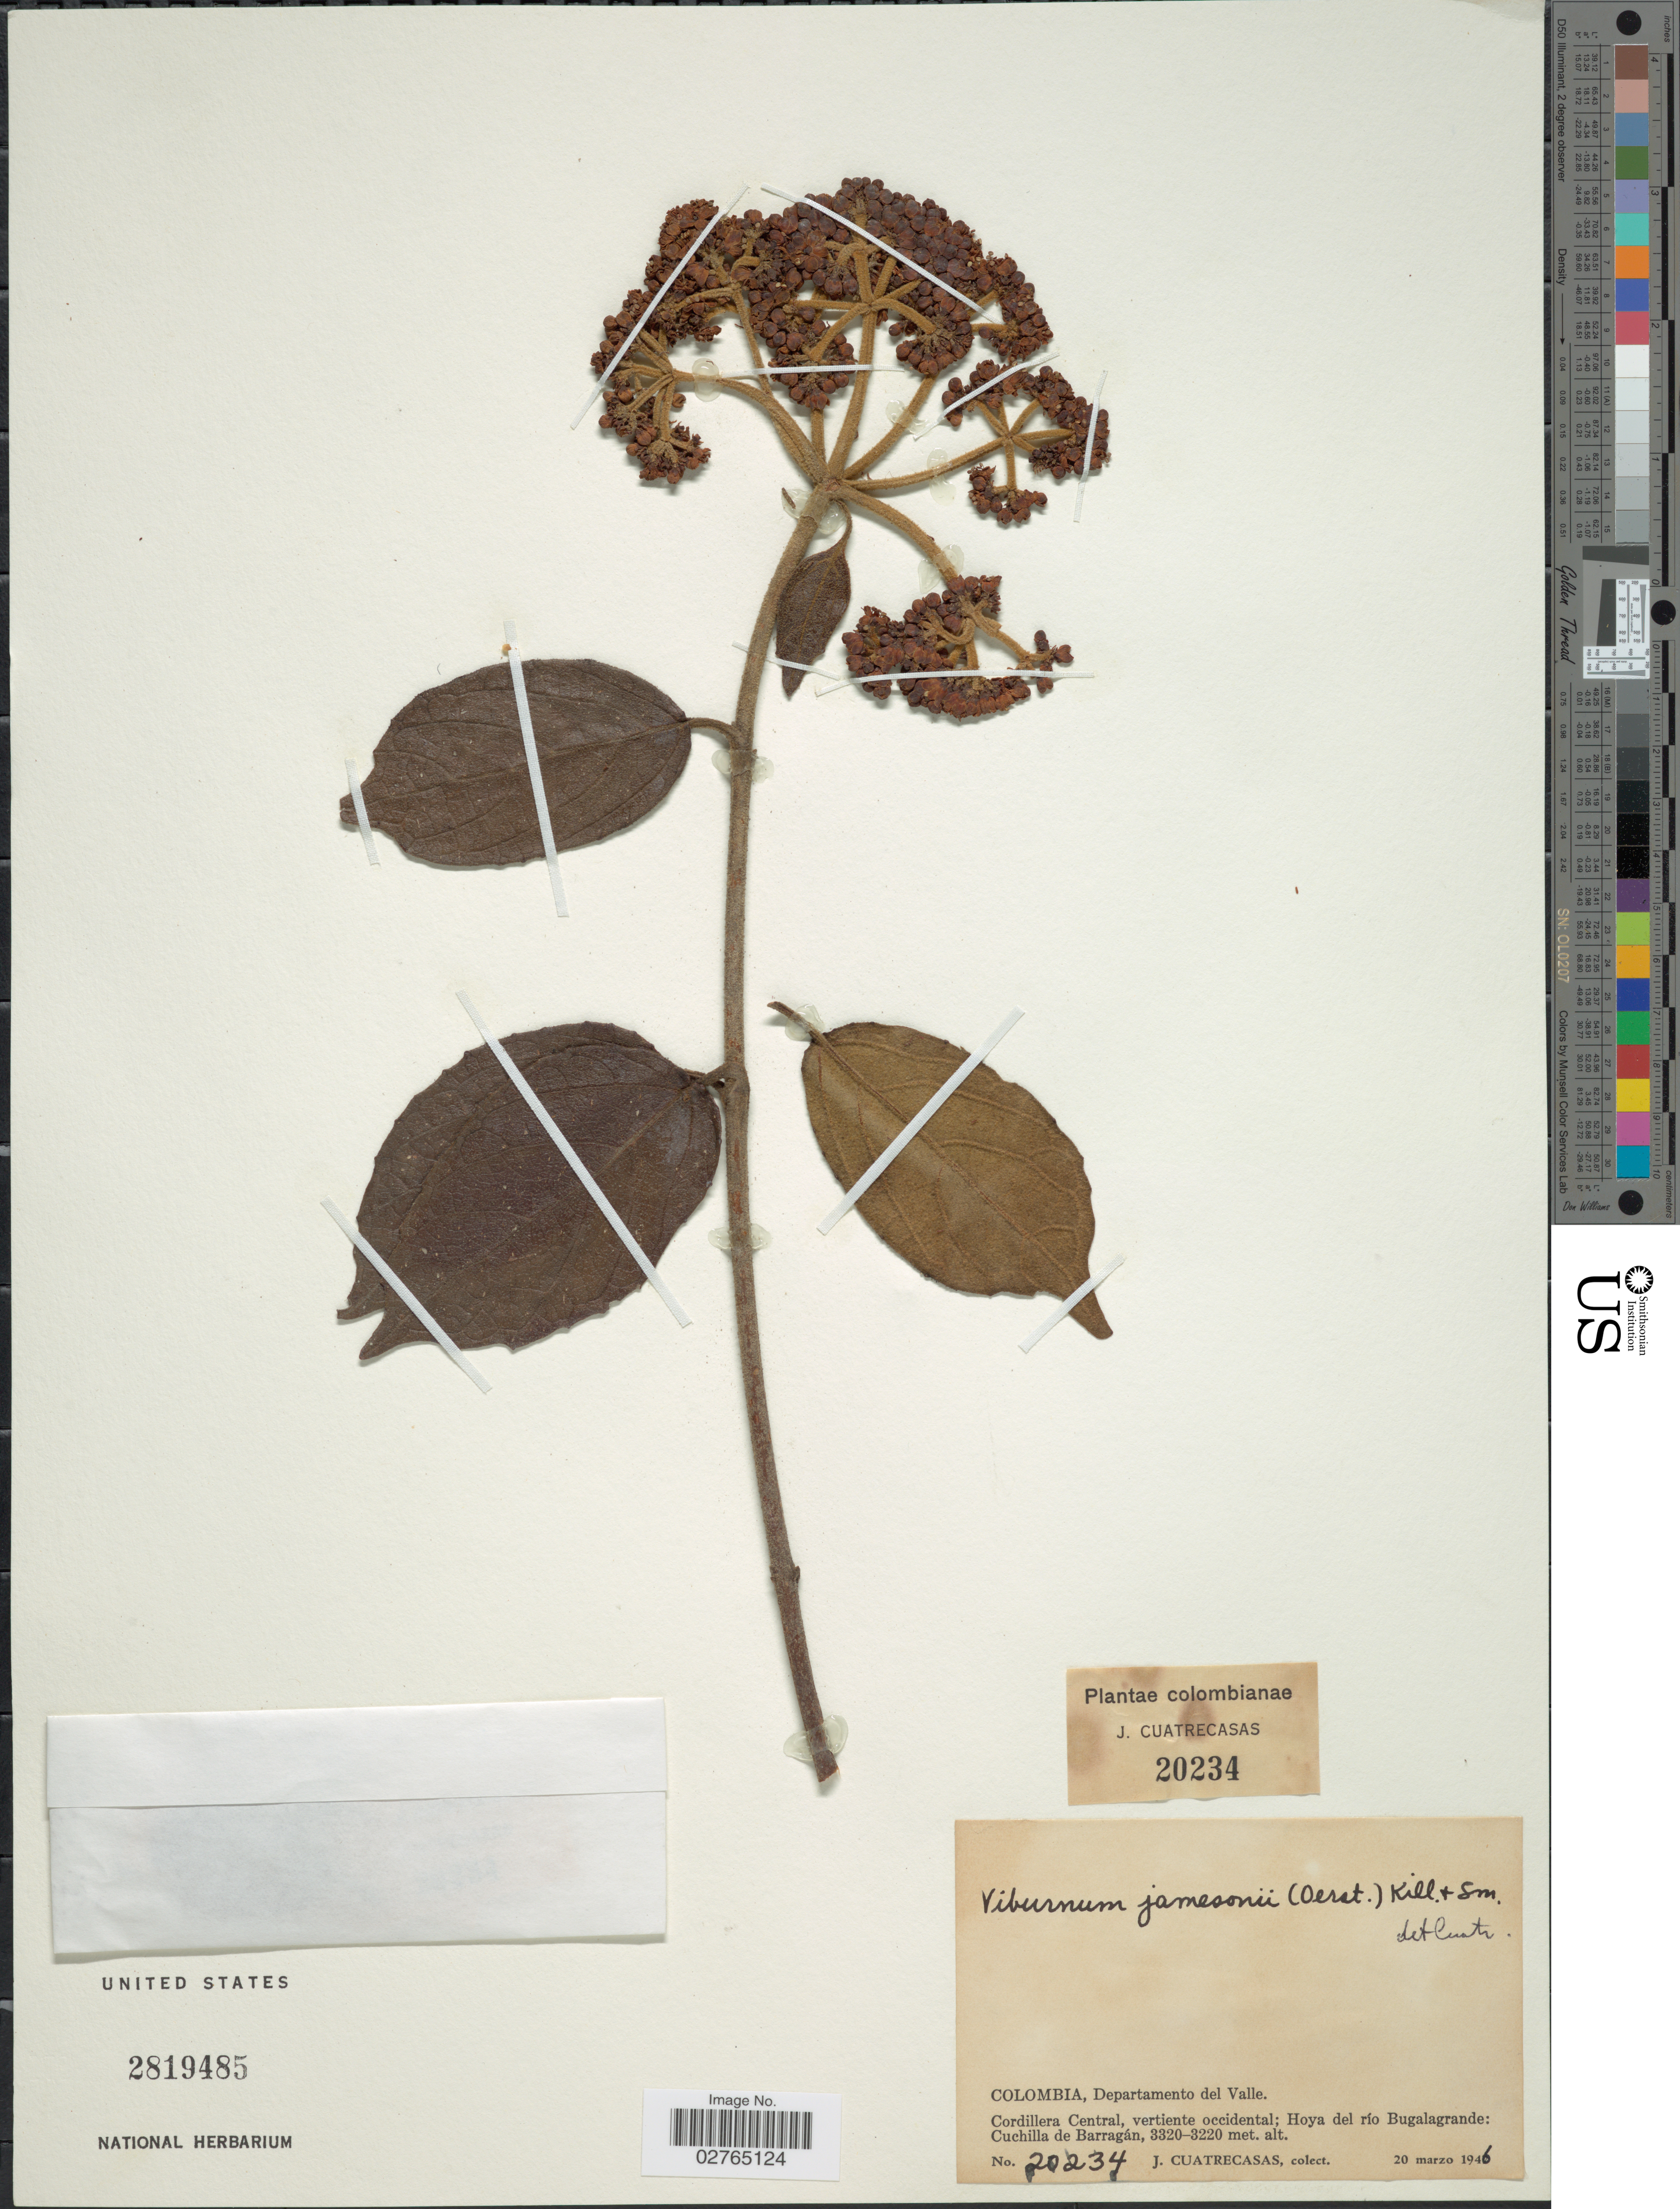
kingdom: Plantae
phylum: Tracheophyta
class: Magnoliopsida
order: Dipsacales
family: Viburnaceae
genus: Viburnum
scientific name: Viburnum jamesonii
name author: (Oerst.) Killip & A.C. Sm.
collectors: J. Cuatrecasas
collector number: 20234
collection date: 1946-03-20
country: Colombia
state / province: Valle del Cauca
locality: Departamento del Valle. Cordillera Central, vertiente occidental; Hoya del río Bugalagrande: Cuchilla de Barragán.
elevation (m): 3220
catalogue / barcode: US 2819485